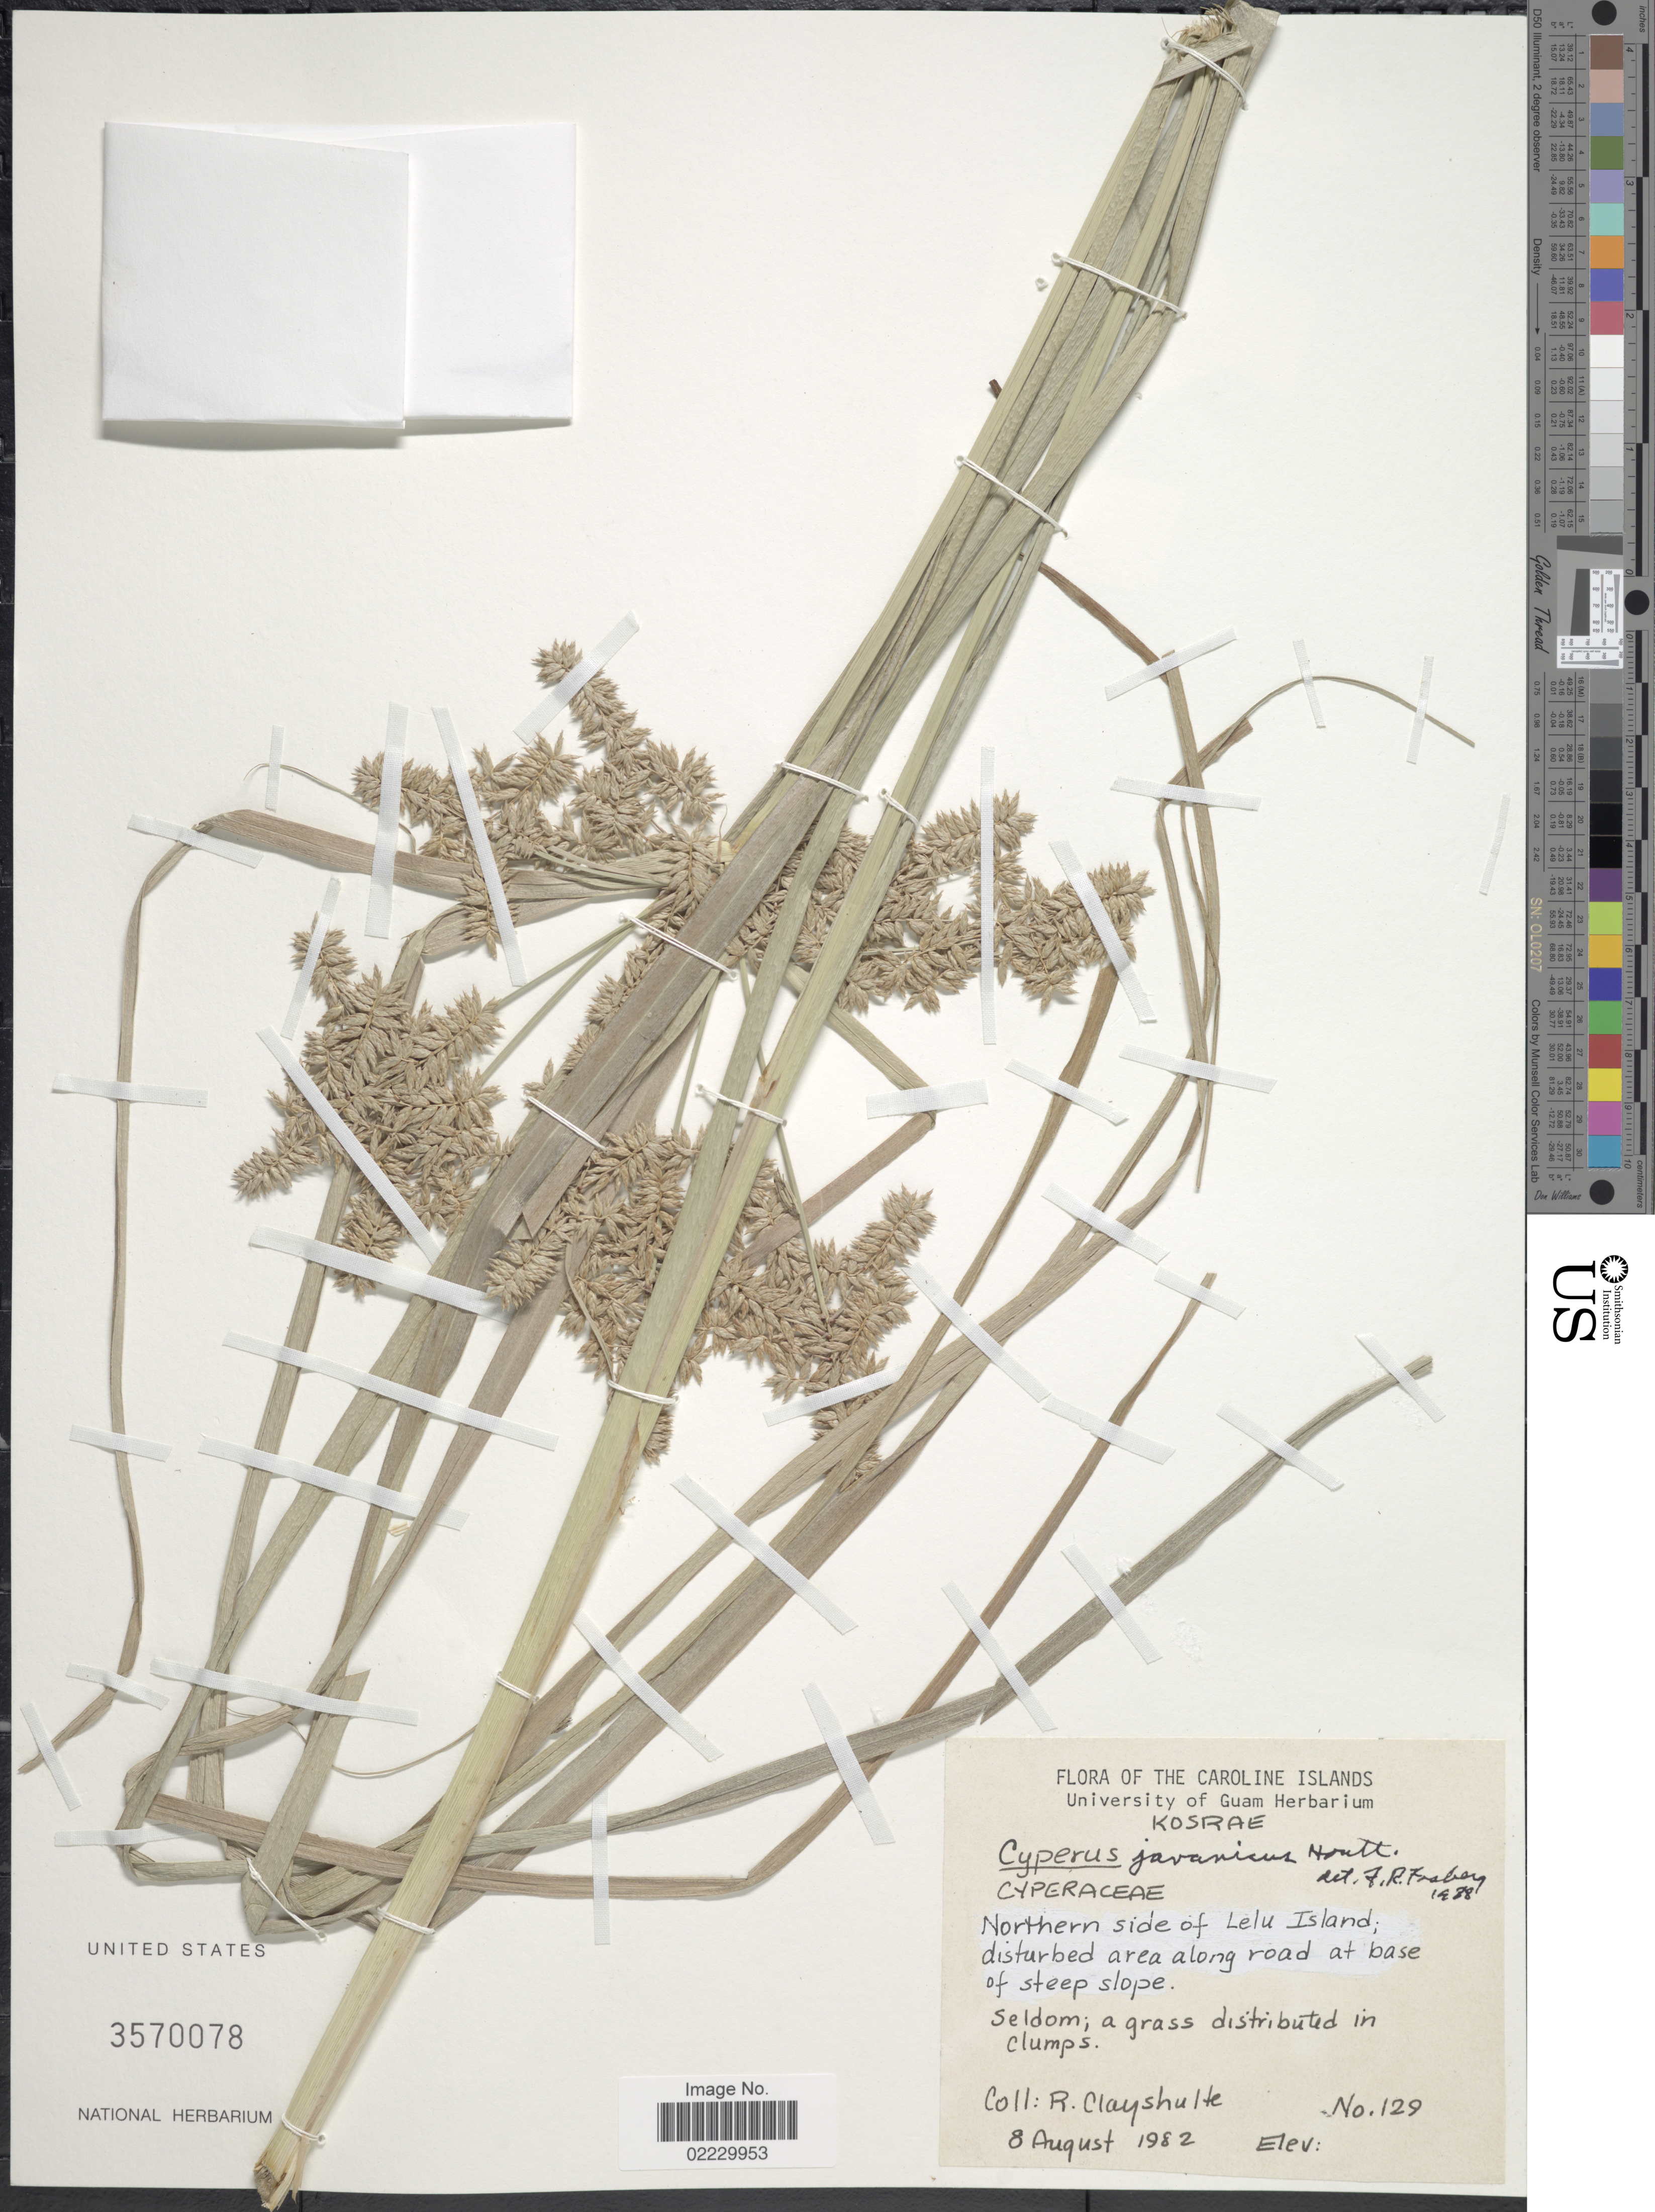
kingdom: Plantae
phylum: Tracheophyta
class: Liliopsida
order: Poales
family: Cyperaceae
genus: Cyperus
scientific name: Cyperus javanicus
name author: Houtt.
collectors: R. Clayshulte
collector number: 129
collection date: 1982-08-08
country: Micronesia, Federated States of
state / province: Kosrae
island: Lelu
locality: Caroline Islands, Northern side of Lelu island, area long road at base of steep slope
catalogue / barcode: US 3570078